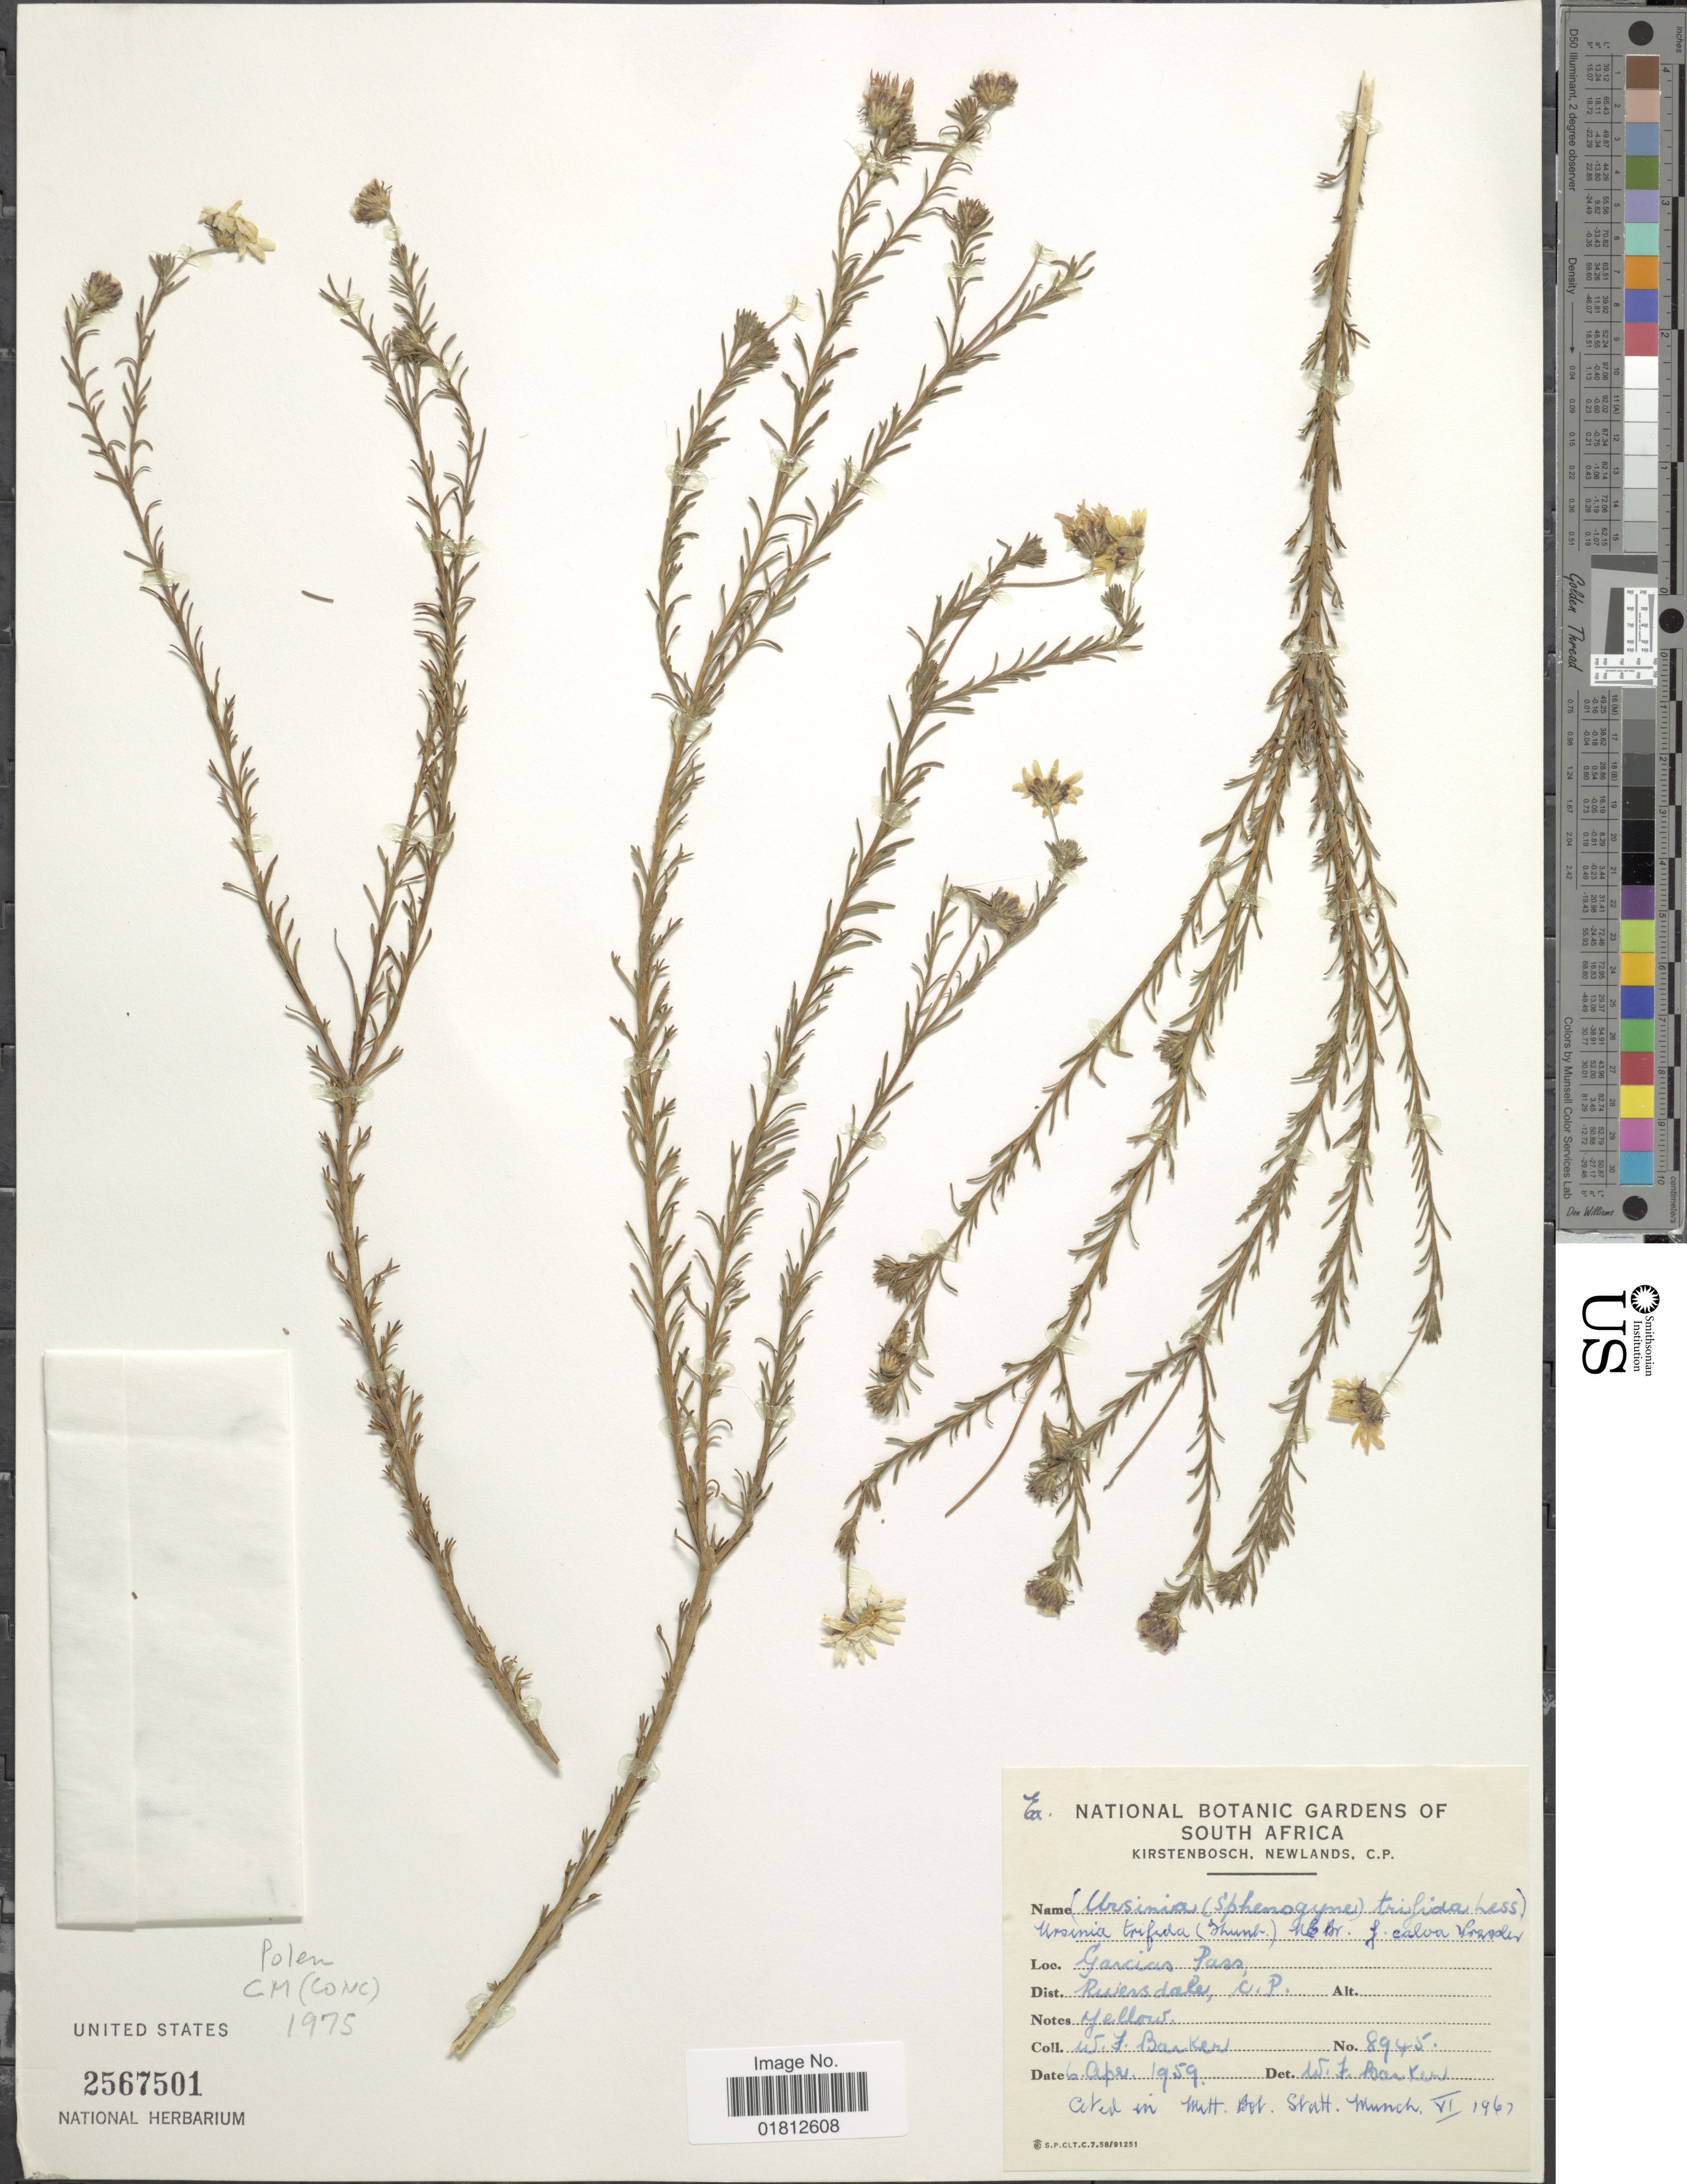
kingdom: Plantae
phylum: Tracheophyta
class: Magnoliopsida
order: Asterales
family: Asteraceae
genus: Ursinia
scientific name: Ursinia trifida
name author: (Thunb.) N.E. Br.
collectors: W. F. Barker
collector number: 8945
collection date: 1959-04-06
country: South Africa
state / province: Western Cape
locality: Garcias Pass, Riversdale, C. P.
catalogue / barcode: US 2567501